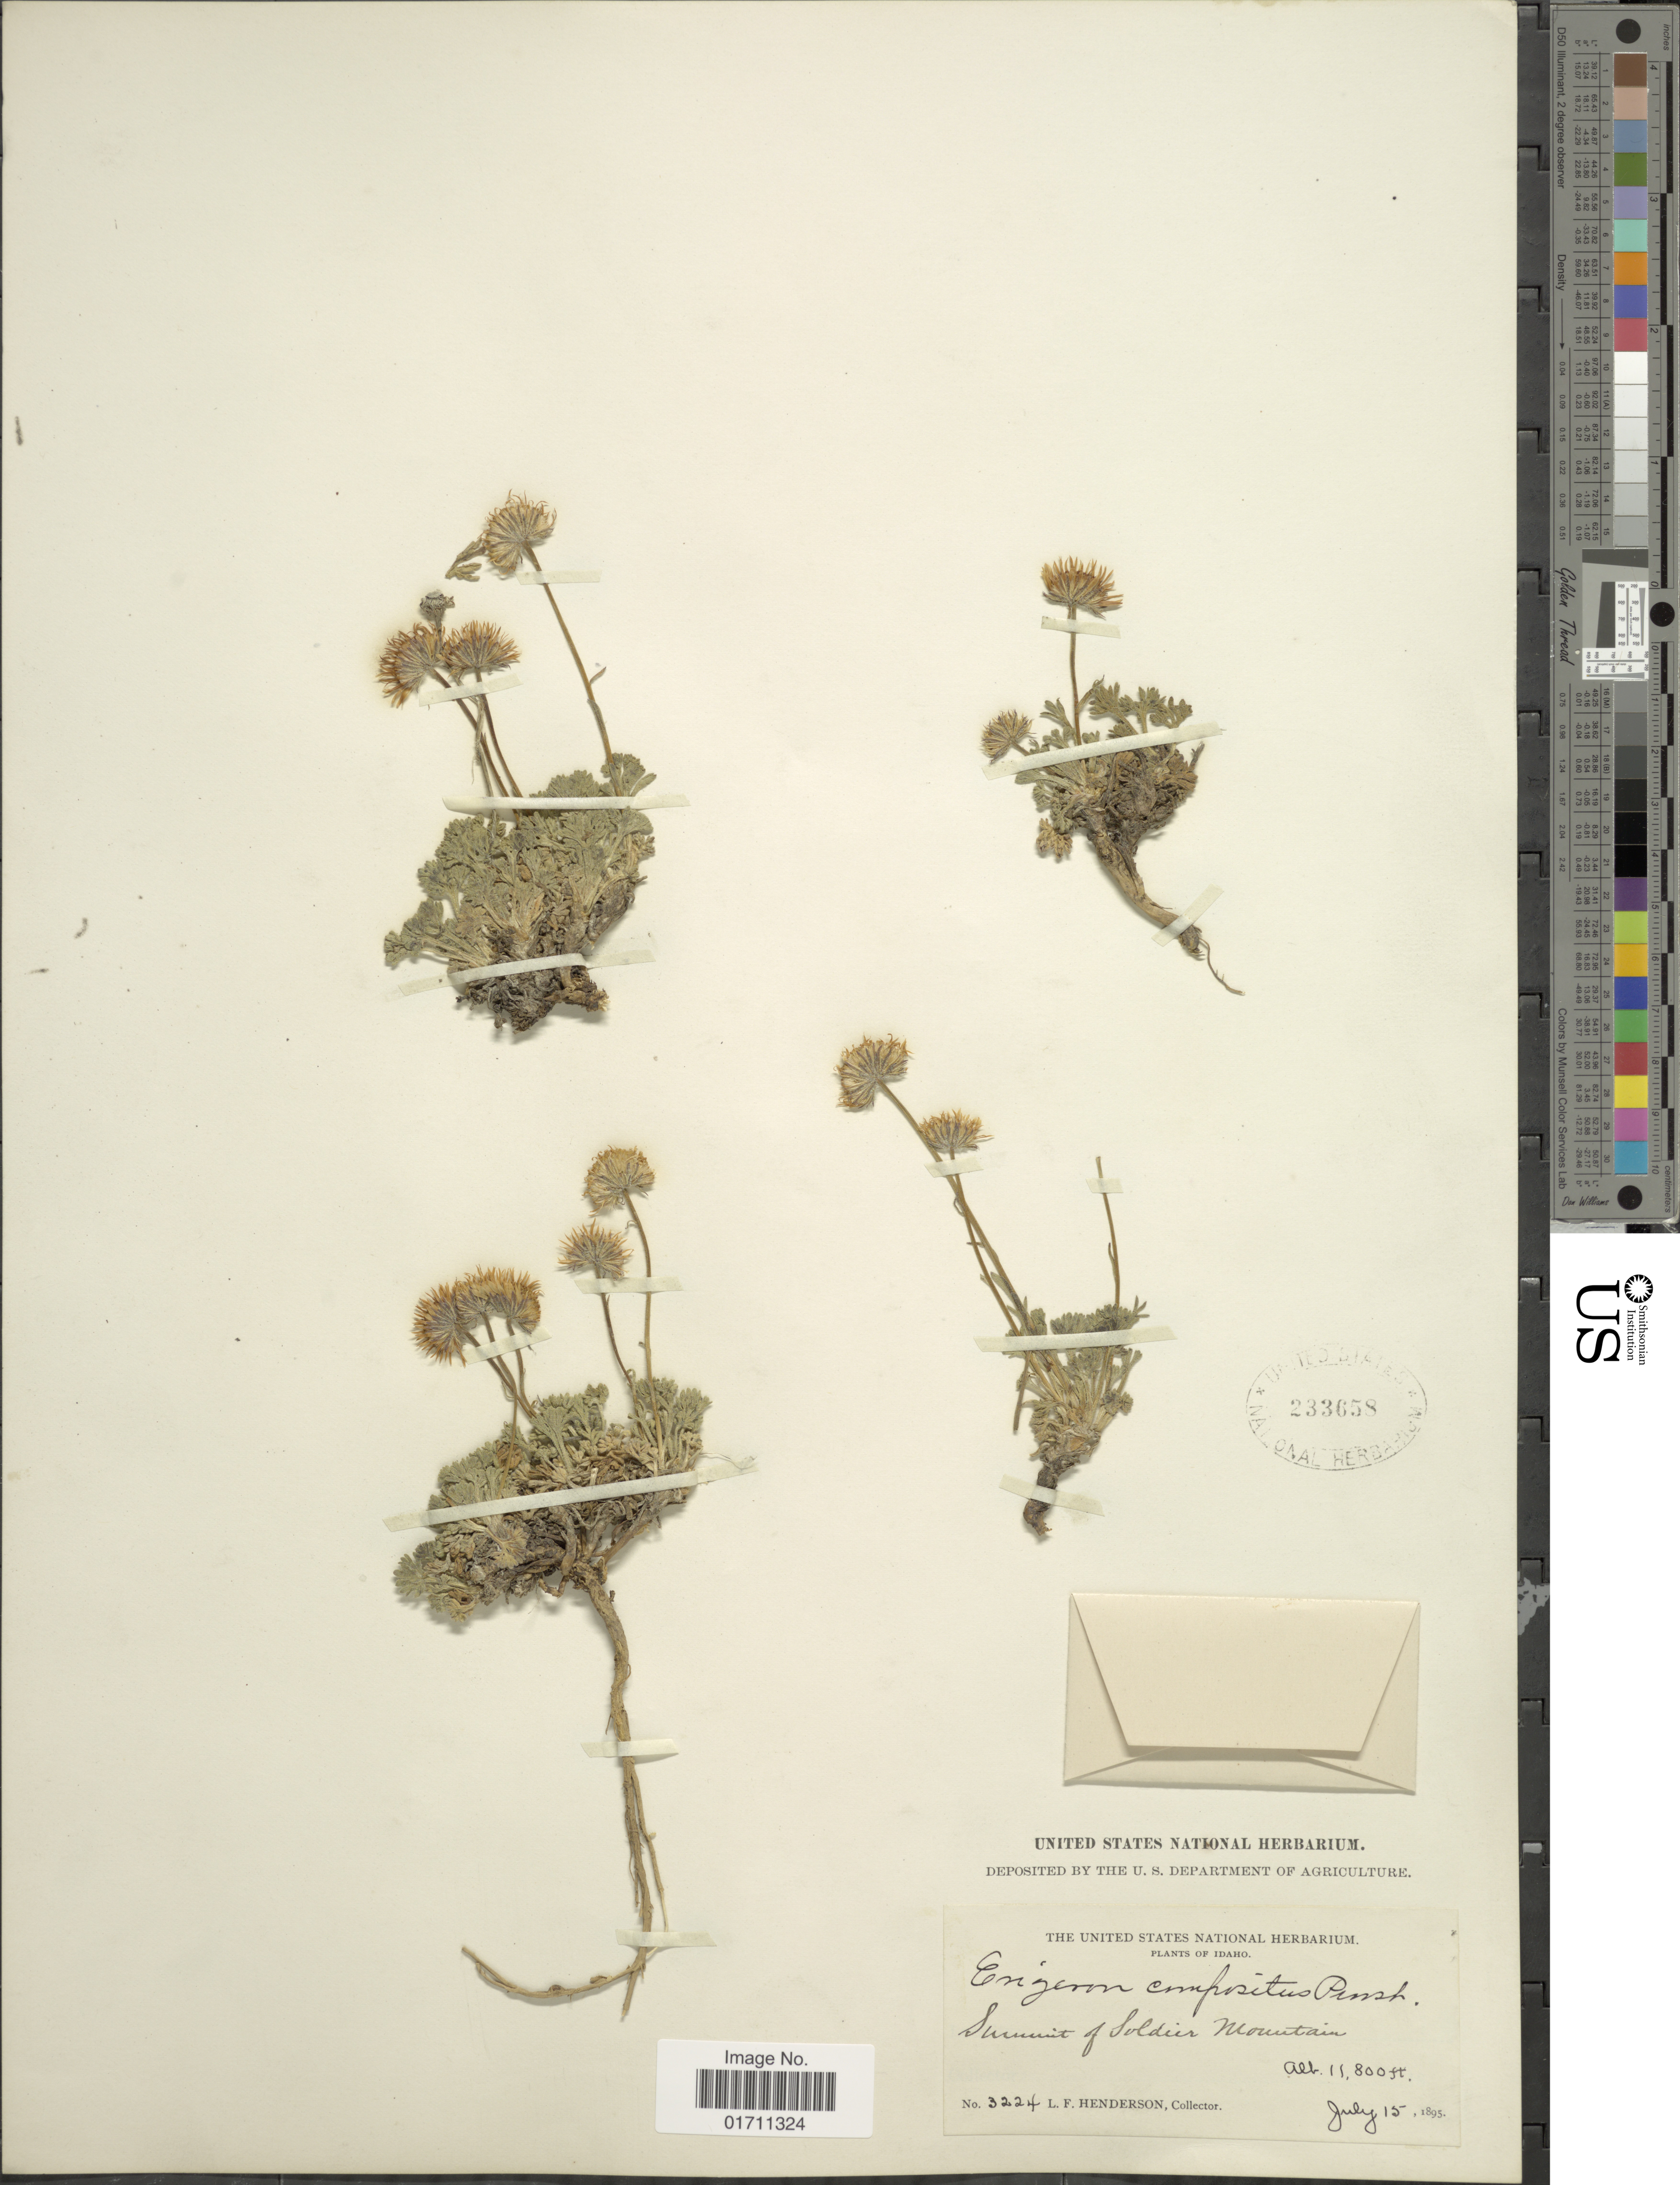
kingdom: Plantae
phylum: Tracheophyta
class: Magnoliopsida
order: Asterales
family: Asteraceae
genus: Erigeron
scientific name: Erigeron compositus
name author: Pursh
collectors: L. Henderson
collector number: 3224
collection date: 1895-07-15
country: United States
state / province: Idaho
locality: Summit of Soldier Mountain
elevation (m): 3597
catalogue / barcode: US 233658